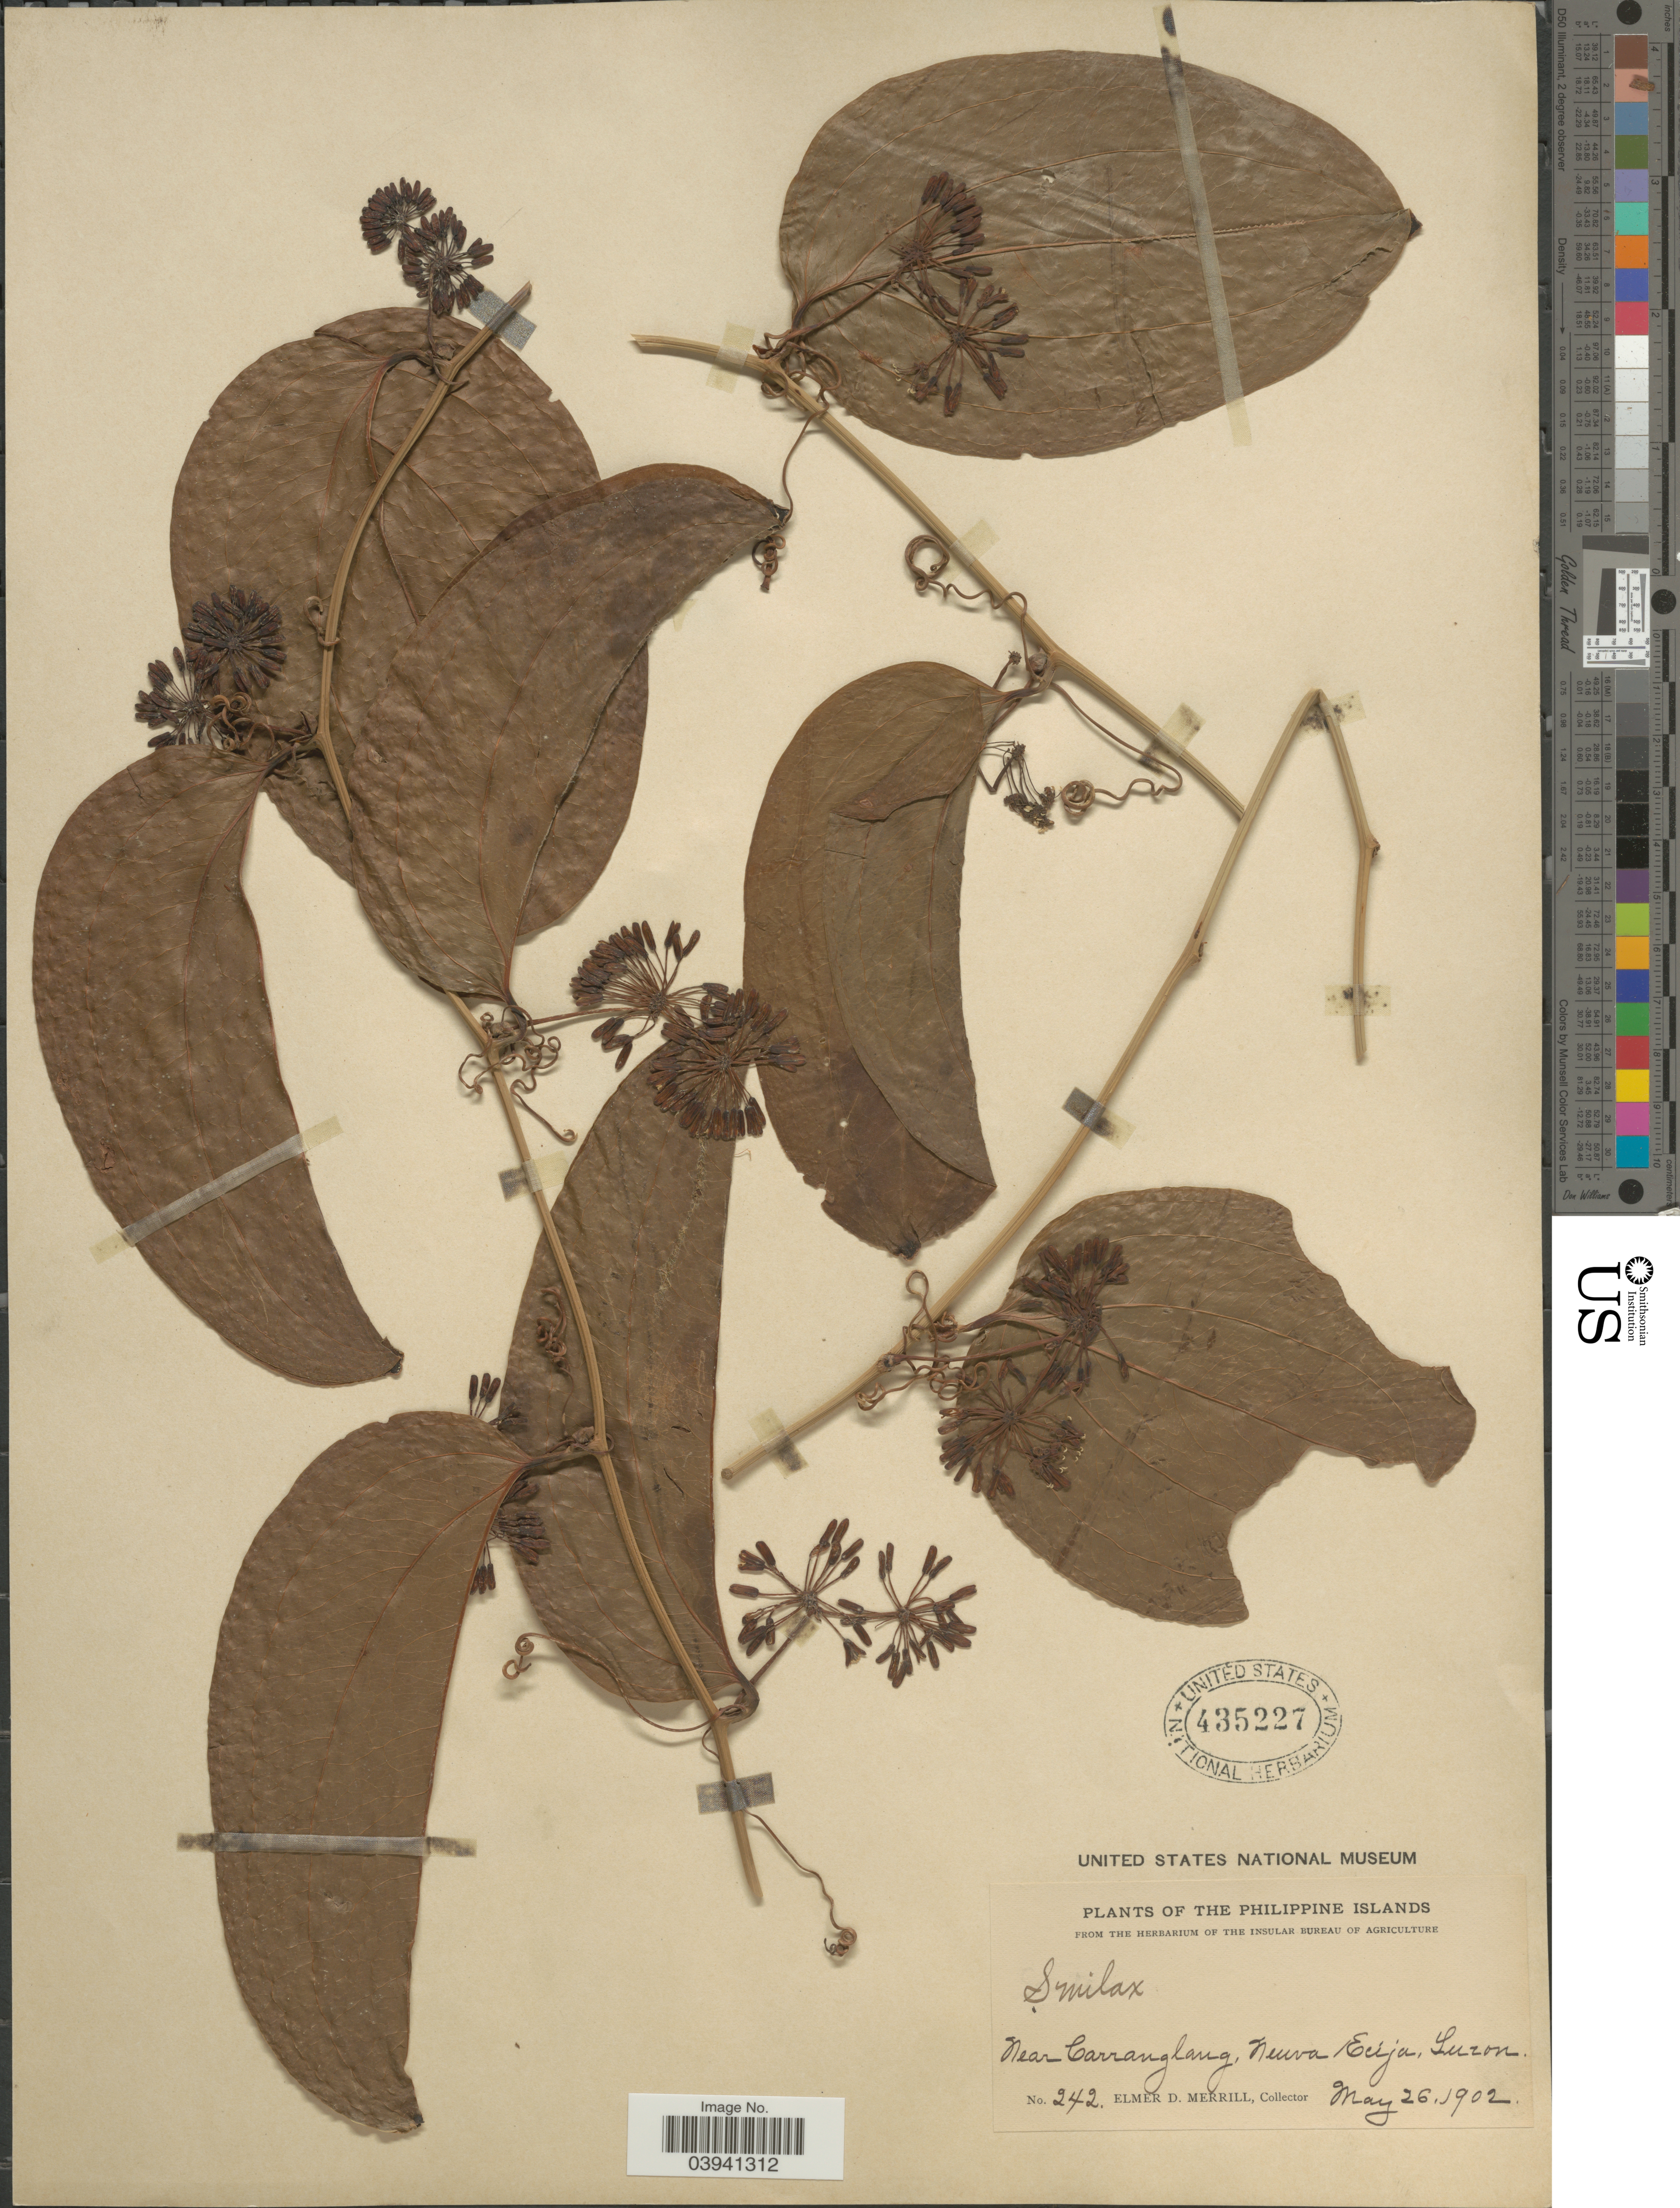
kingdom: Plantae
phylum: Tracheophyta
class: Liliopsida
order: Liliales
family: Smilacaceae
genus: Smilax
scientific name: Smilax bracteata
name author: C. Presl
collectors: E. D. Merrill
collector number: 242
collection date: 1902-05-26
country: Philippines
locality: Philippine Islands. Near Carranglang, Nueva Ecija, Luzon.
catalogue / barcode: US 435227